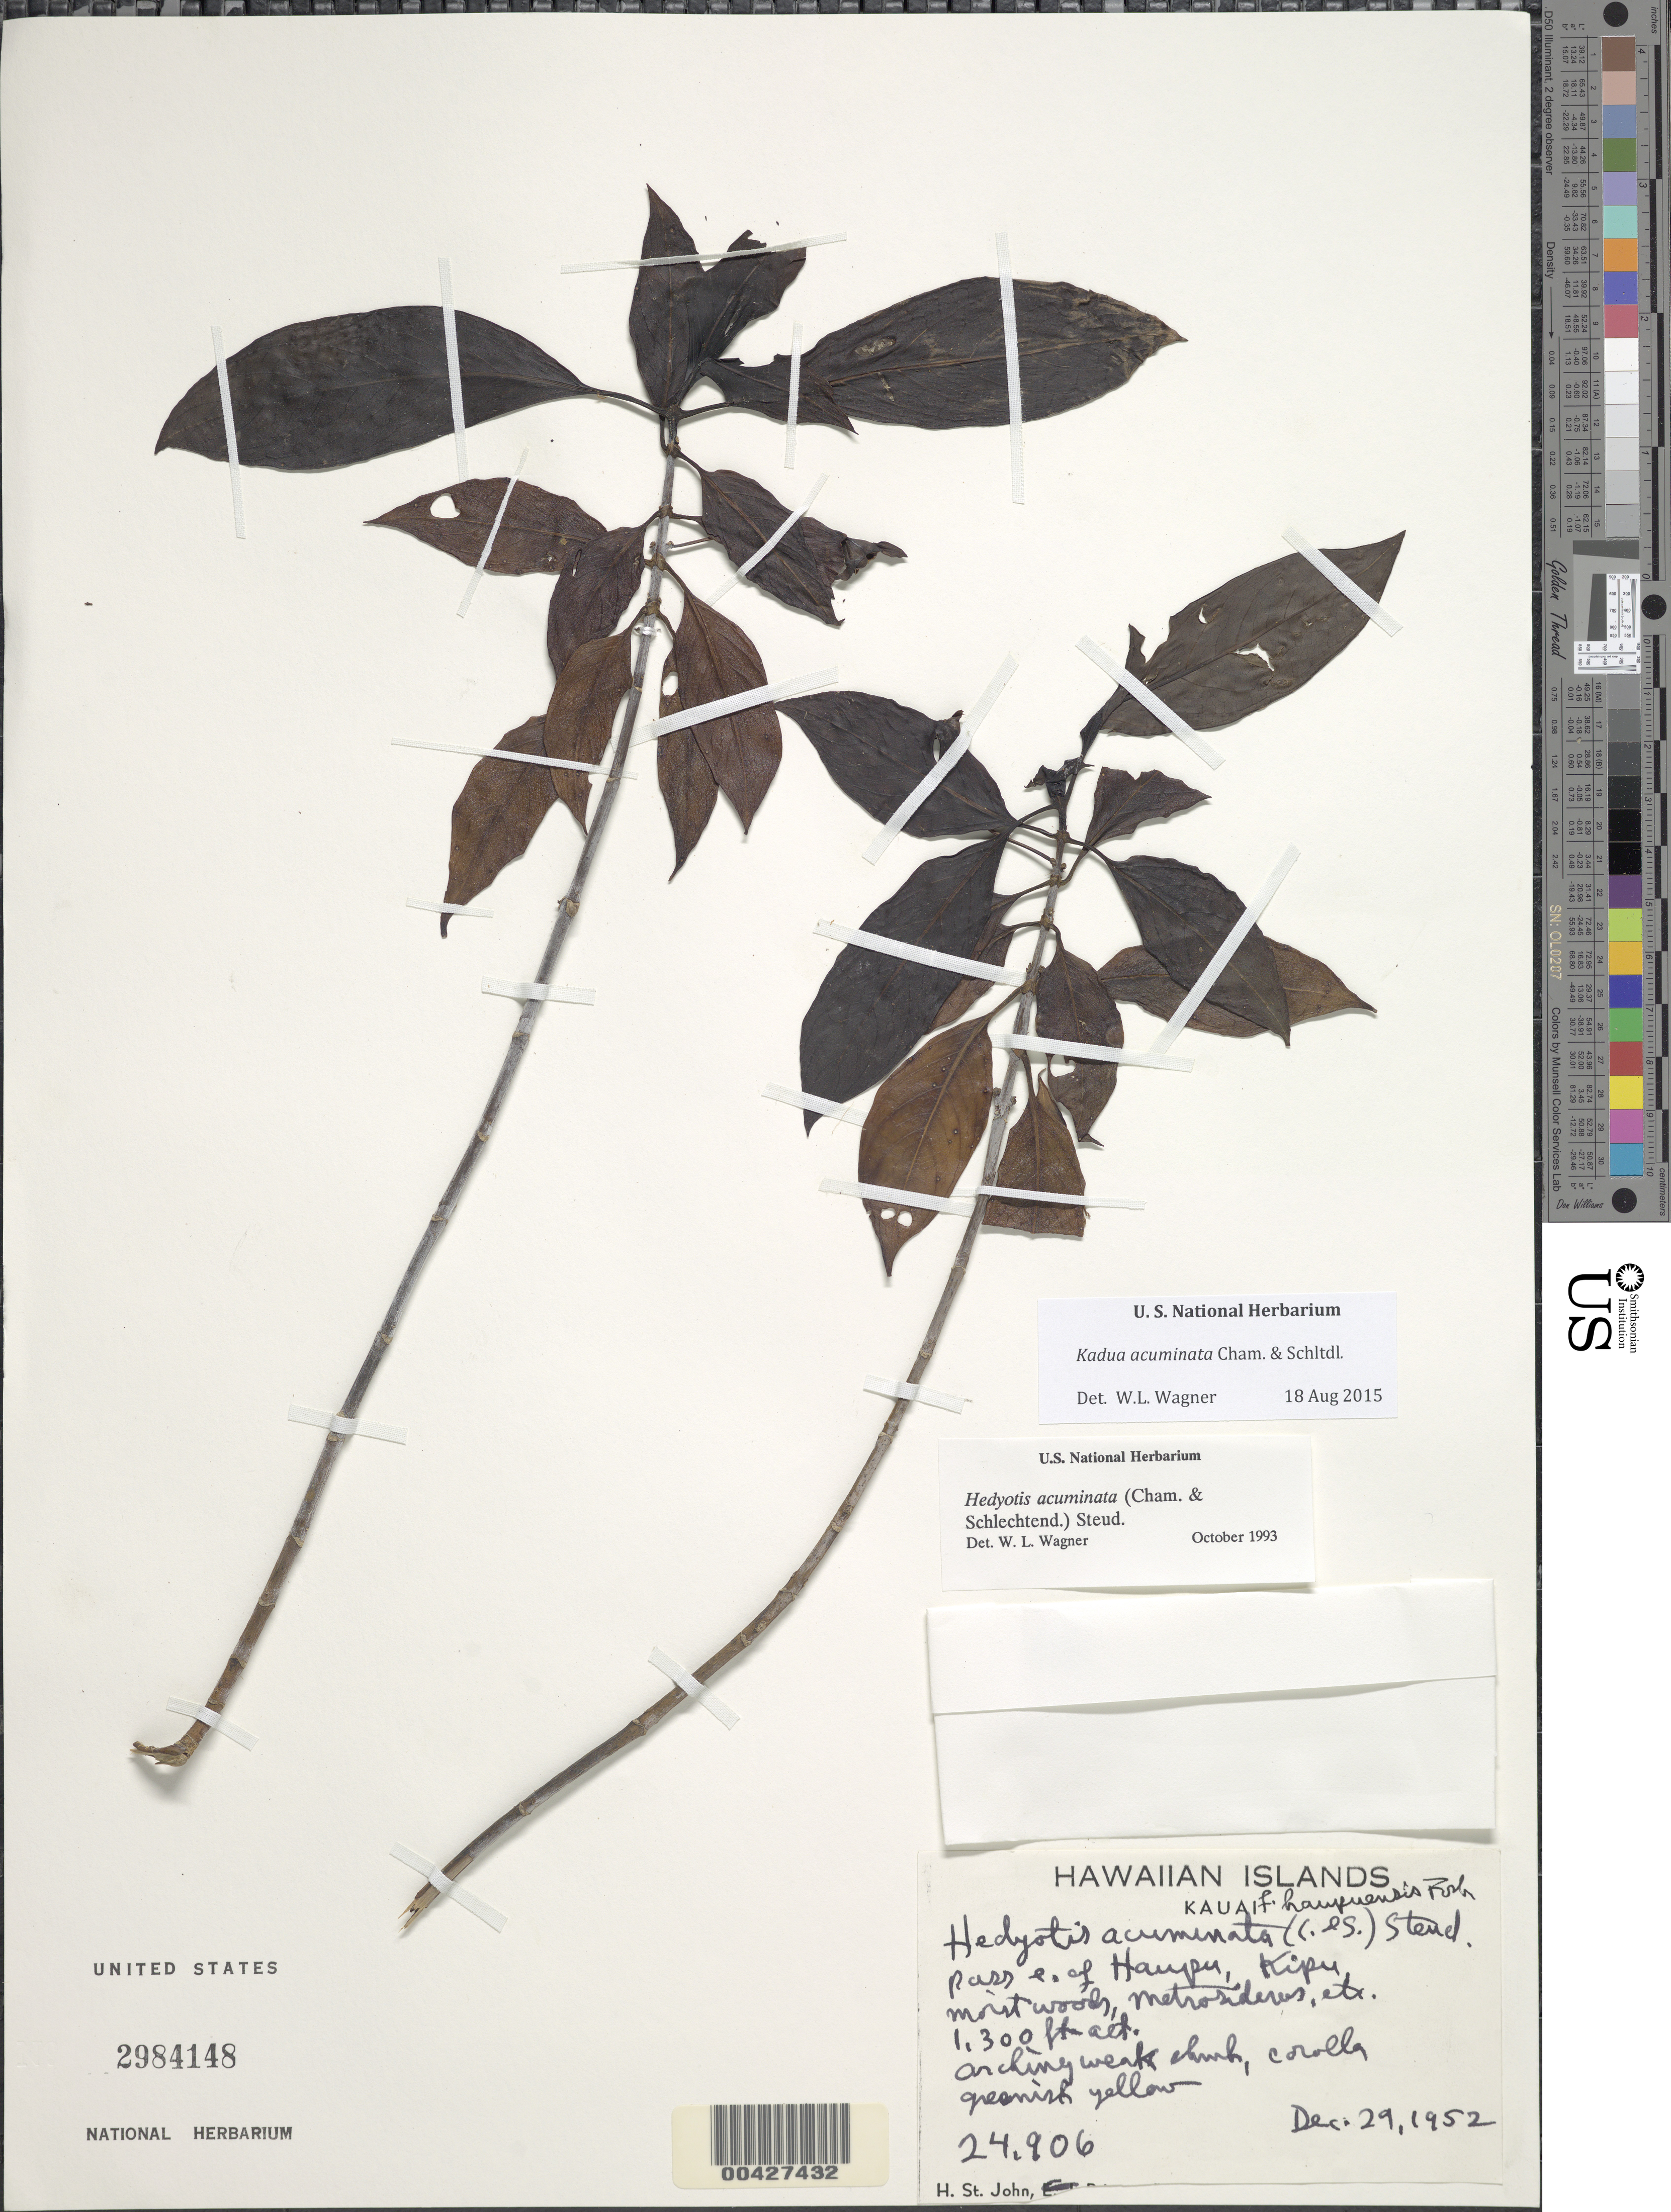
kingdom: Plantae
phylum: Tracheophyta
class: Magnoliopsida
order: Gentianales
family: Rubiaceae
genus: Kadua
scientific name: Kadua acuminata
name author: Cham. & Schltdl.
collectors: H. St. John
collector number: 24906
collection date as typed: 29 Dec 1952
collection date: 1952-12-29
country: United States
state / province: Hawaii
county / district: Kauai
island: Kaua'i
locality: Pass east of Haupu, Kipu.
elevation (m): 396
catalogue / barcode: US 2984148